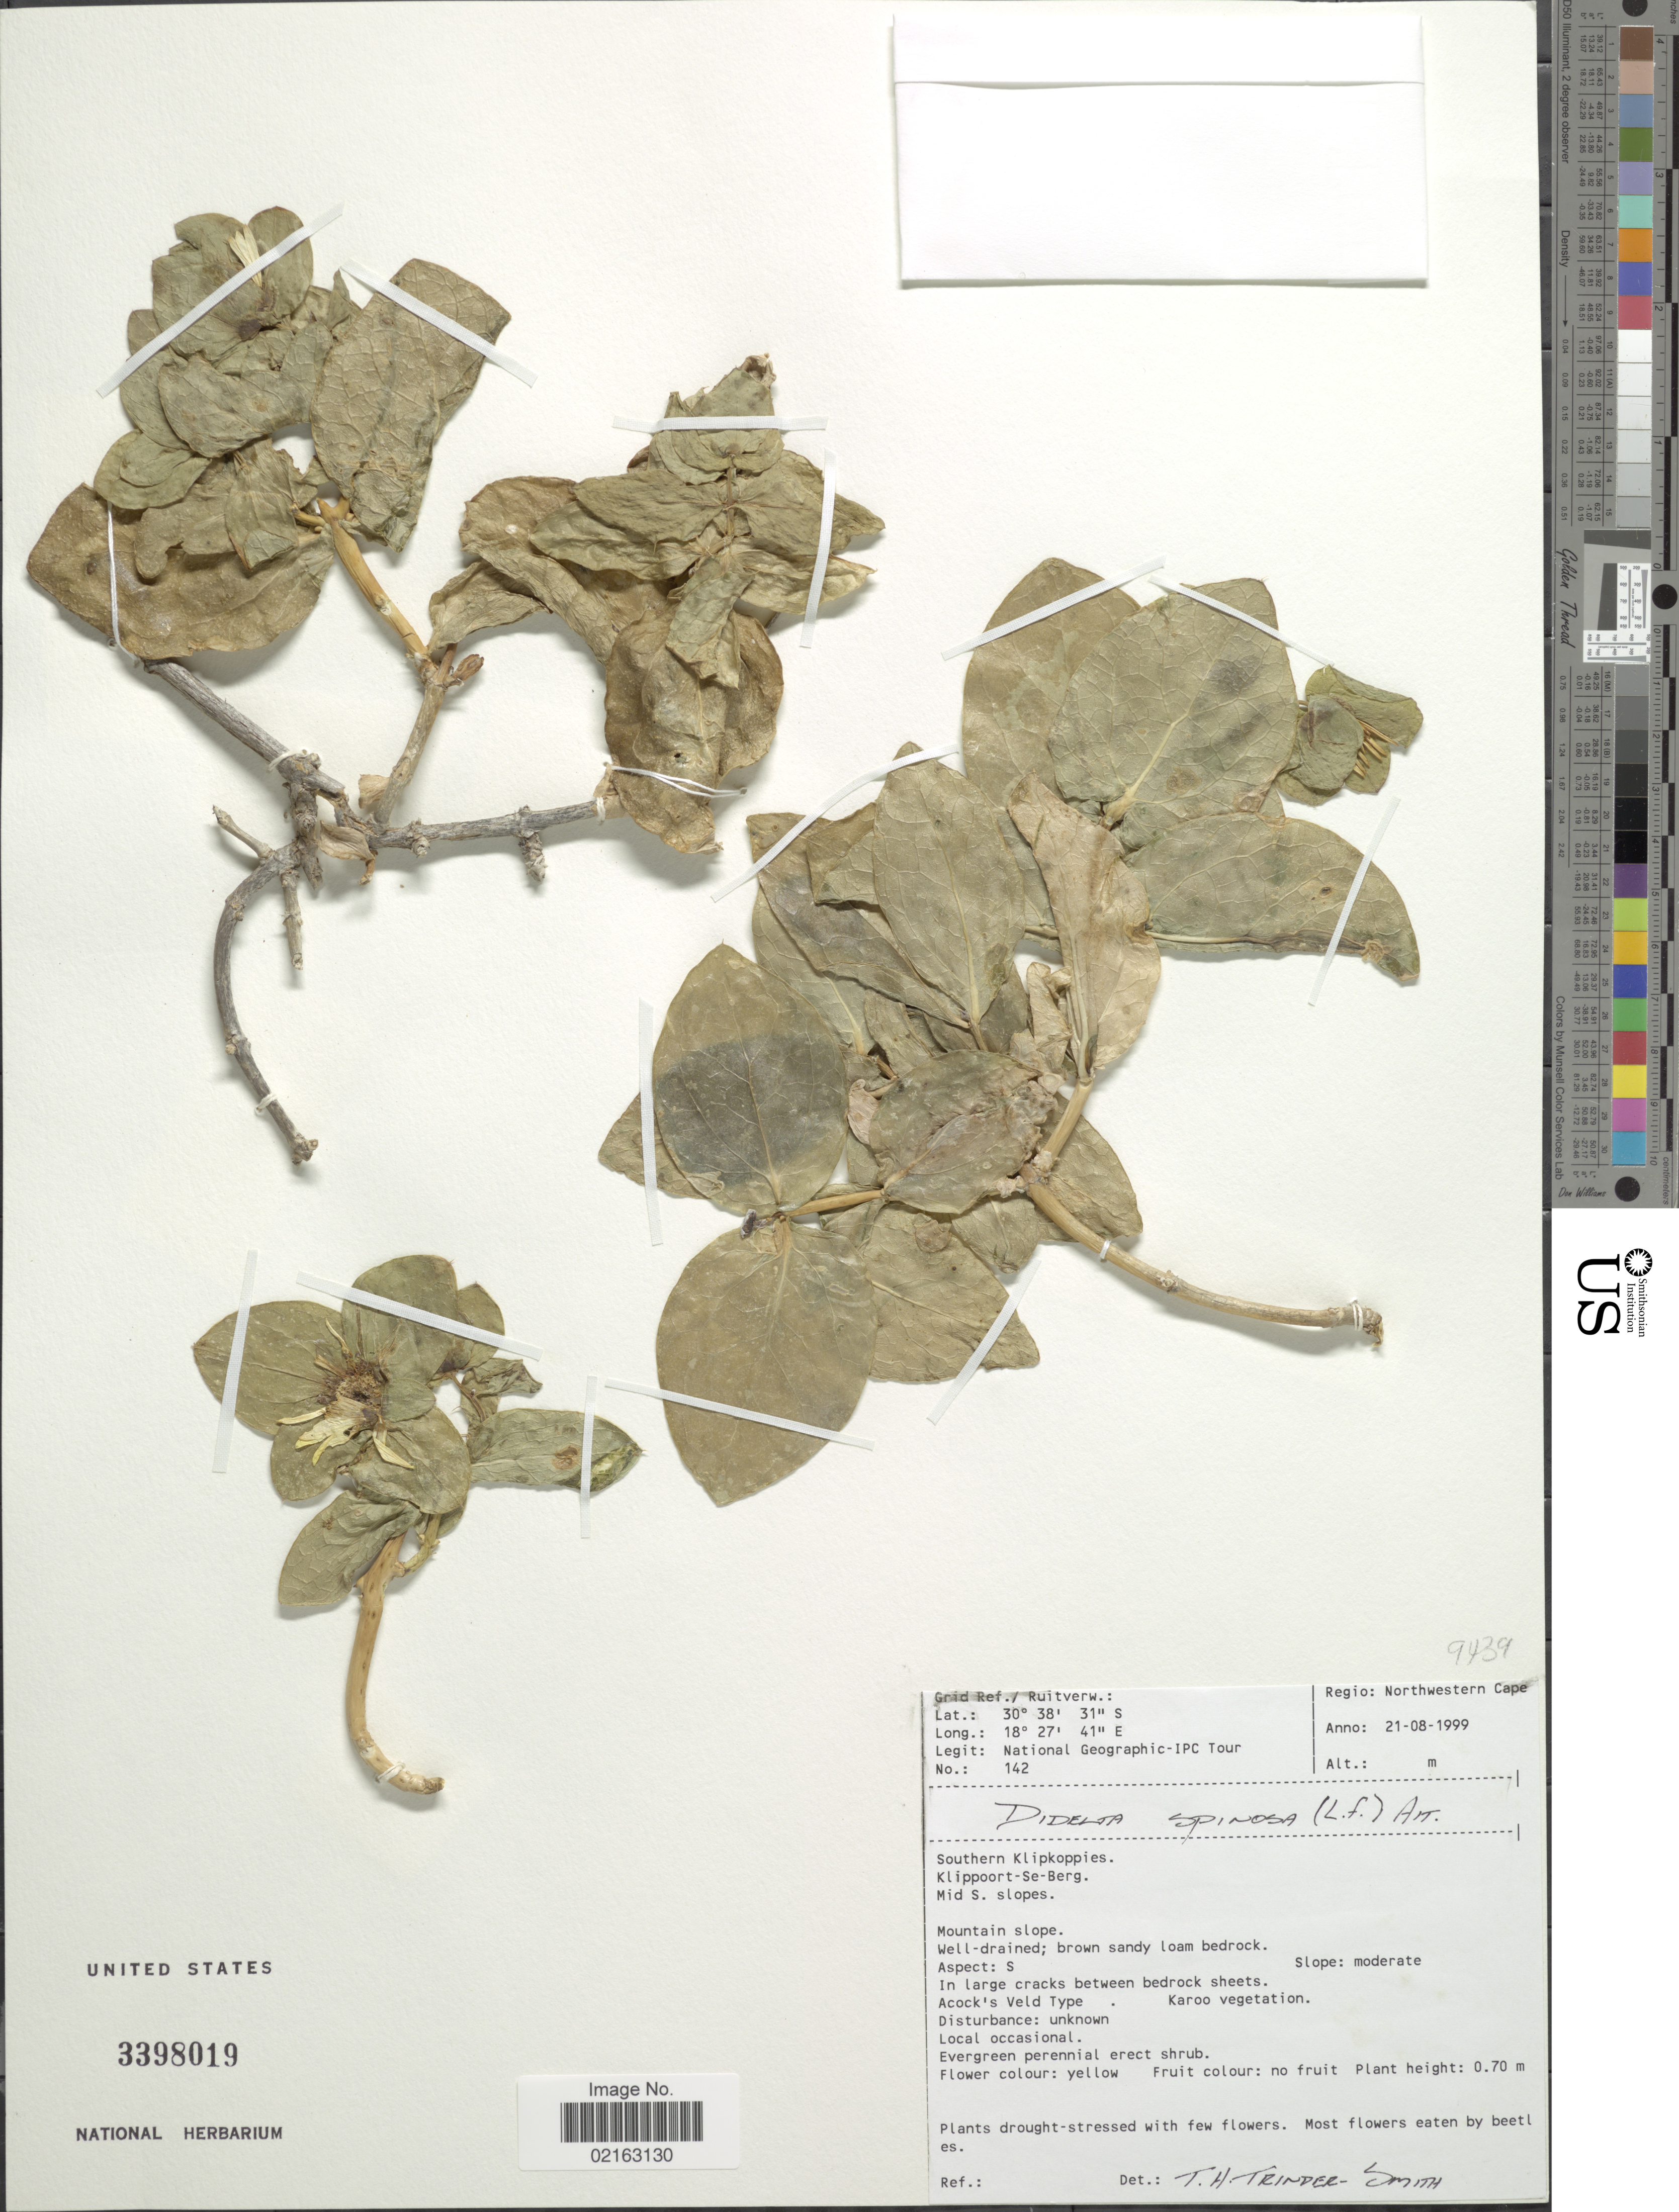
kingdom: Plantae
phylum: Tracheophyta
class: Magnoliopsida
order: Asterales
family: Asteraceae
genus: Didelta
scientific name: Didelta spinosa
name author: (L. f.) Aiton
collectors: National Geographic IPC T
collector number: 142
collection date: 1999-08-21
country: South Africa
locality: Northwestern Cape. Southern Klipkoppies. Klippoort-SE-Berg. Mid S. slopes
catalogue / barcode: US 3398019